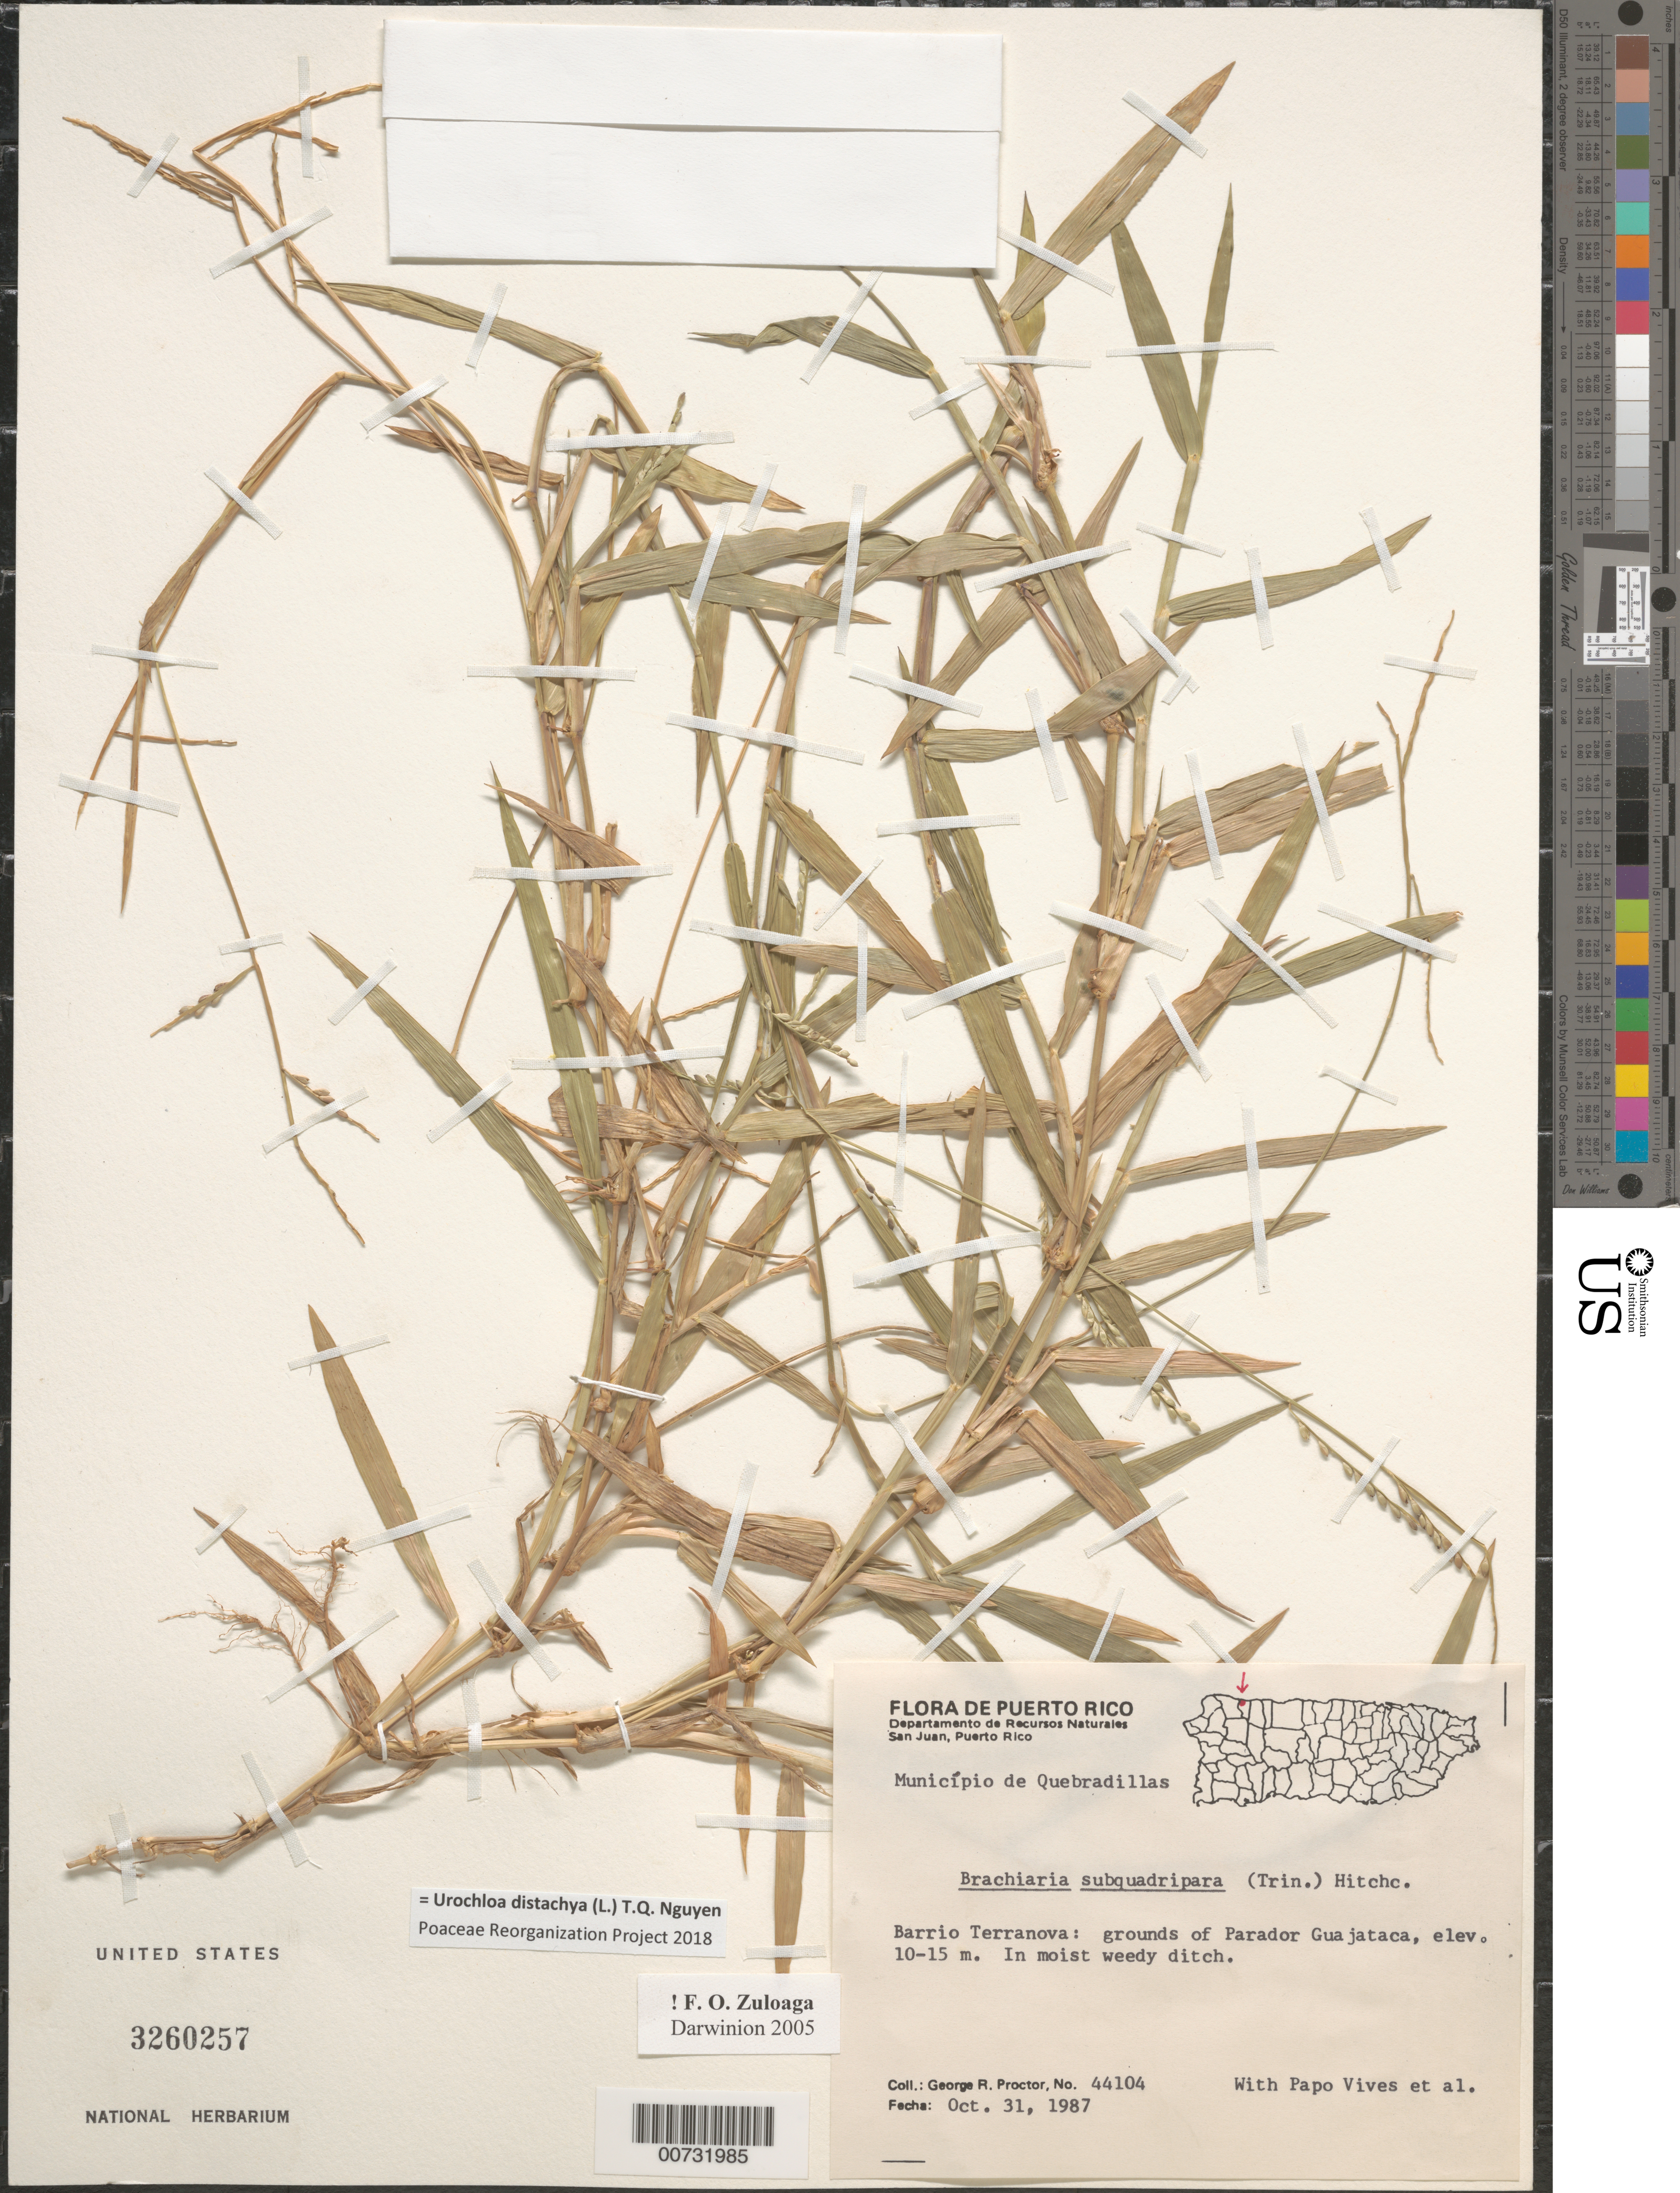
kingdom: Plantae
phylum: Tracheophyta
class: Liliopsida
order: Poales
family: Poaceae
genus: Urochloa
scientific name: Urochloa distachya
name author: (L.) T.Q. Nguyen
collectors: G. R. Proctor, P. Vives & et al.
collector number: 44104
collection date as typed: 31 Oct 1987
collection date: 1987-10-31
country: Puerto Rico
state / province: Quebradillas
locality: Barrio Terranova: grounds of Parador Guajataca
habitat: In moist weedy ditch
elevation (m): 10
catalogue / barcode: US 3260257